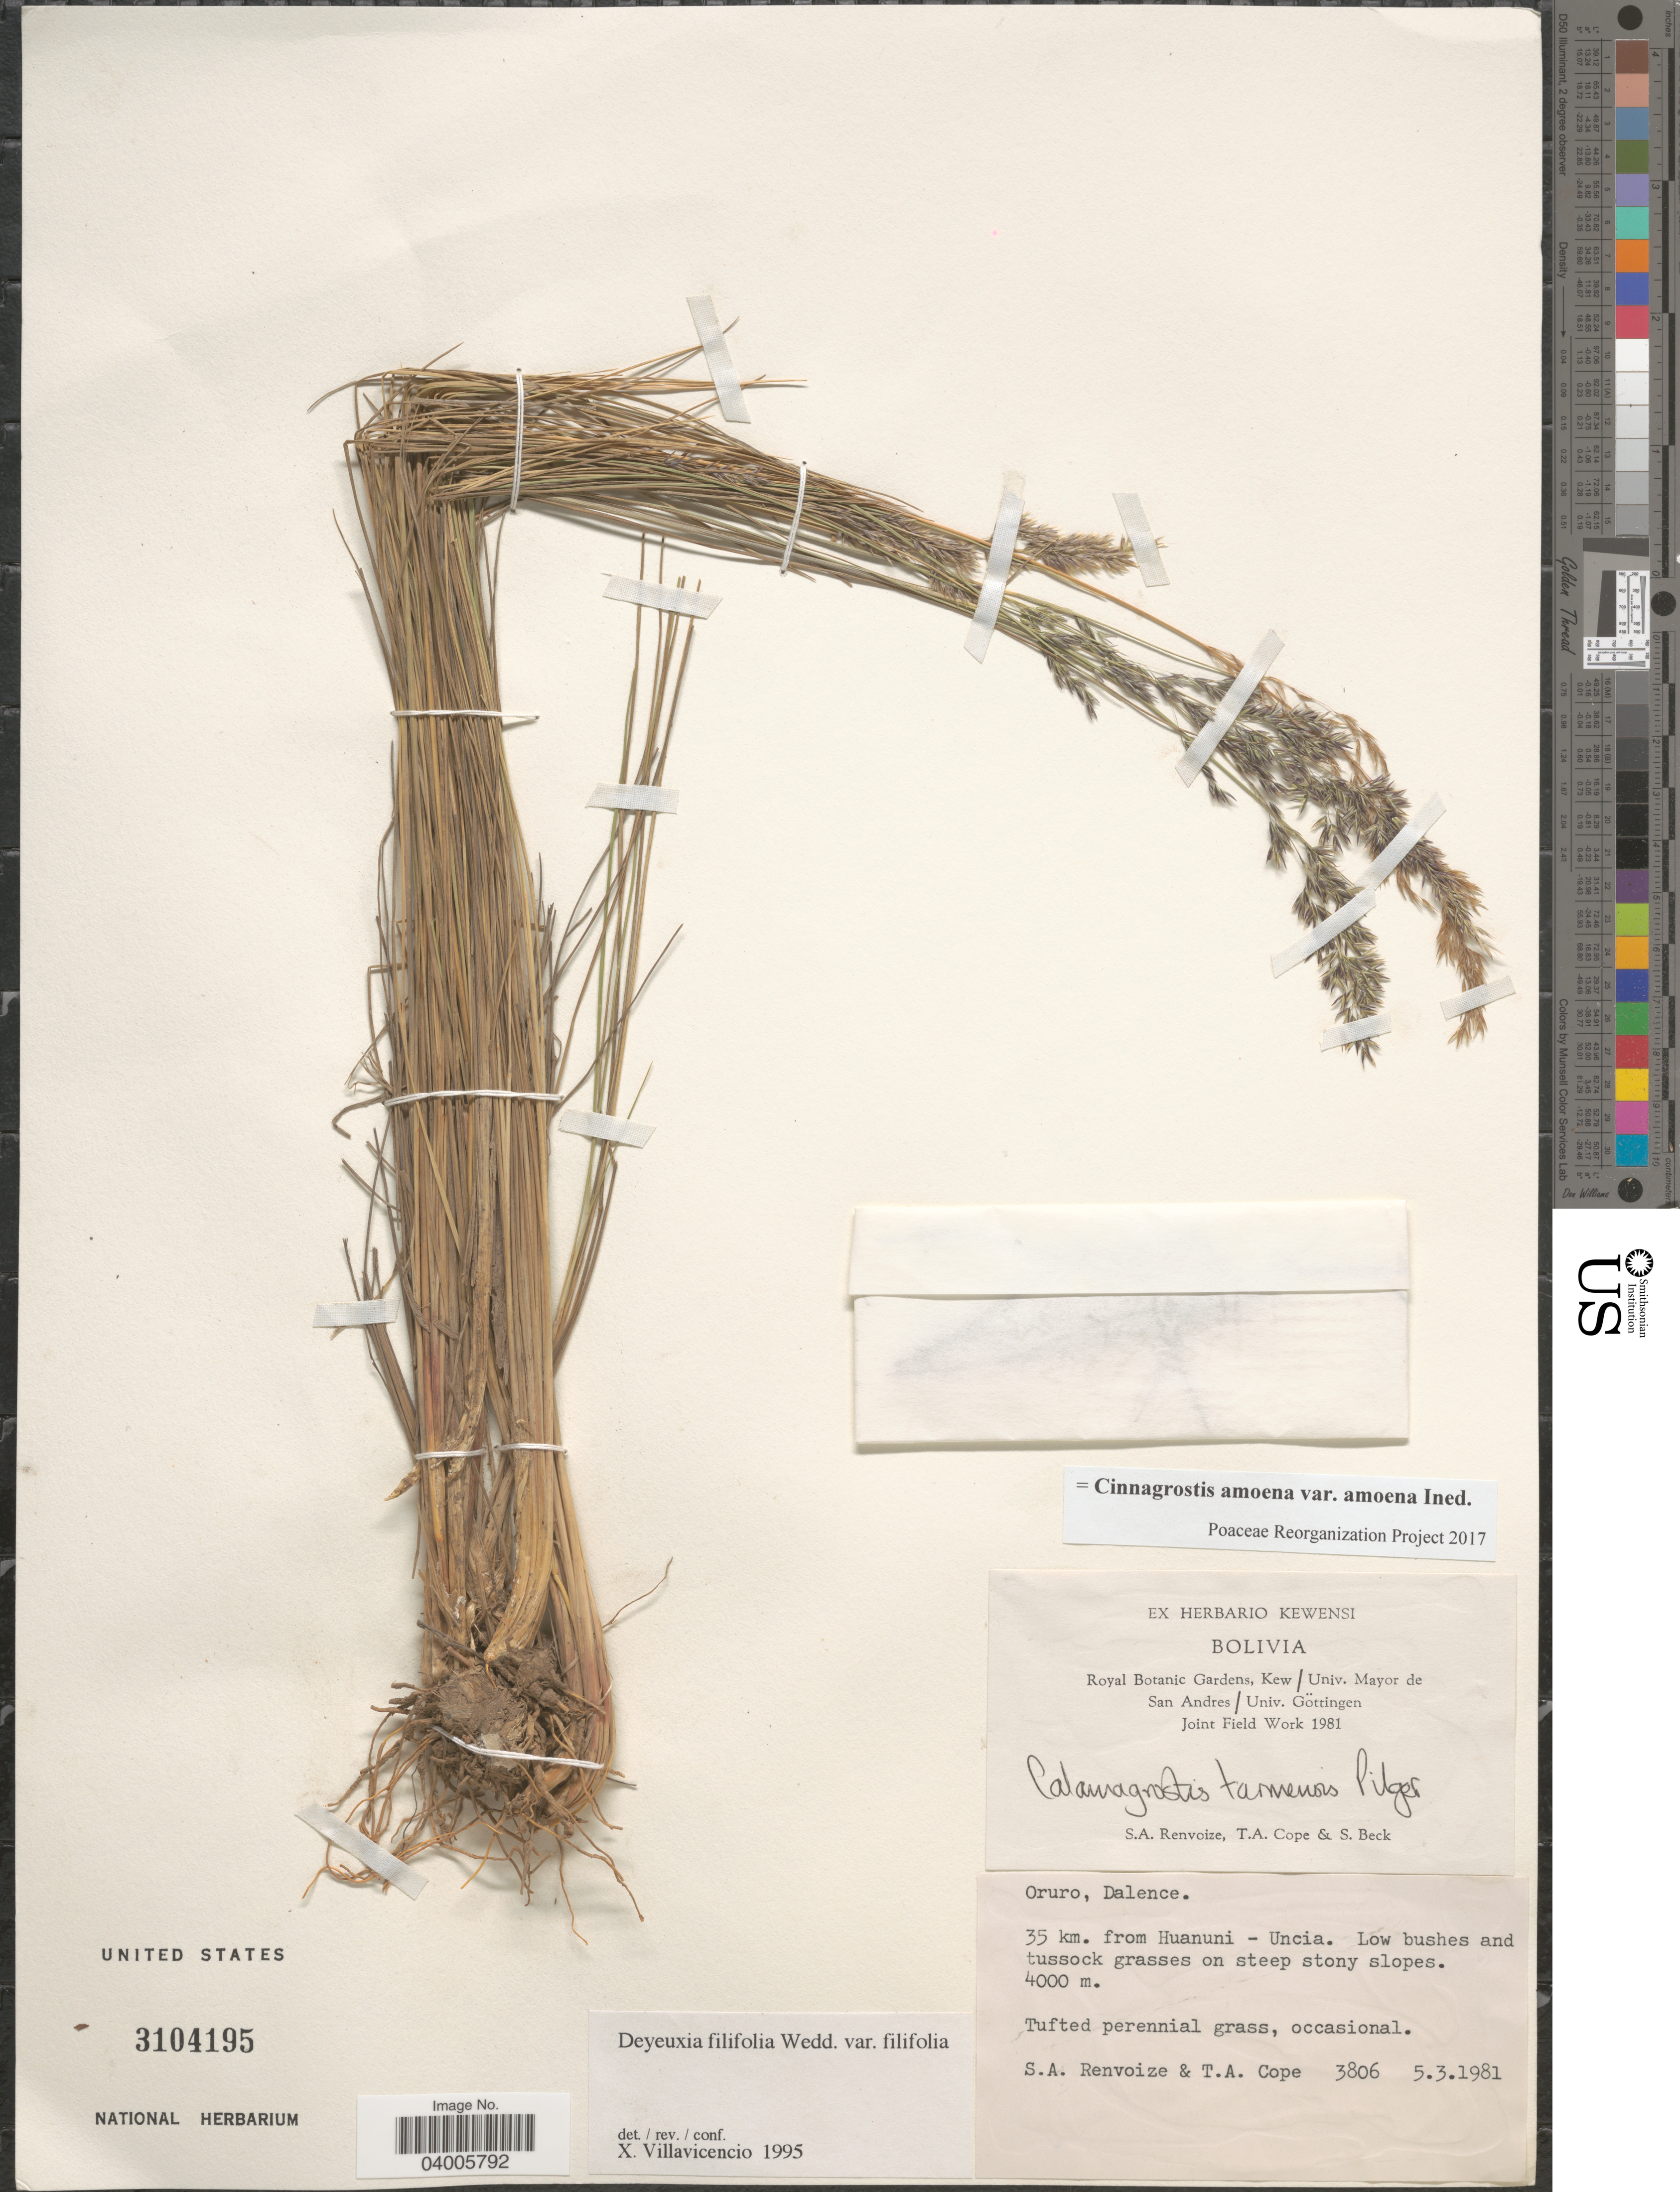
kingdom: Plantae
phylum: Tracheophyta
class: Liliopsida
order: Poales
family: Poaceae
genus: Cinnagrostis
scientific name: Cinnagrostis filifolia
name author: (Wedd.) P.M. Peterson et al.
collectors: S. A. Renvoize, T. A. Cope & S. G. Beck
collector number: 3806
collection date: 1981-03-05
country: Bolivia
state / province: Oruro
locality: Dalence. 35 km. from Huanuni - Uncia.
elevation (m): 4000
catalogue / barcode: US 3104195